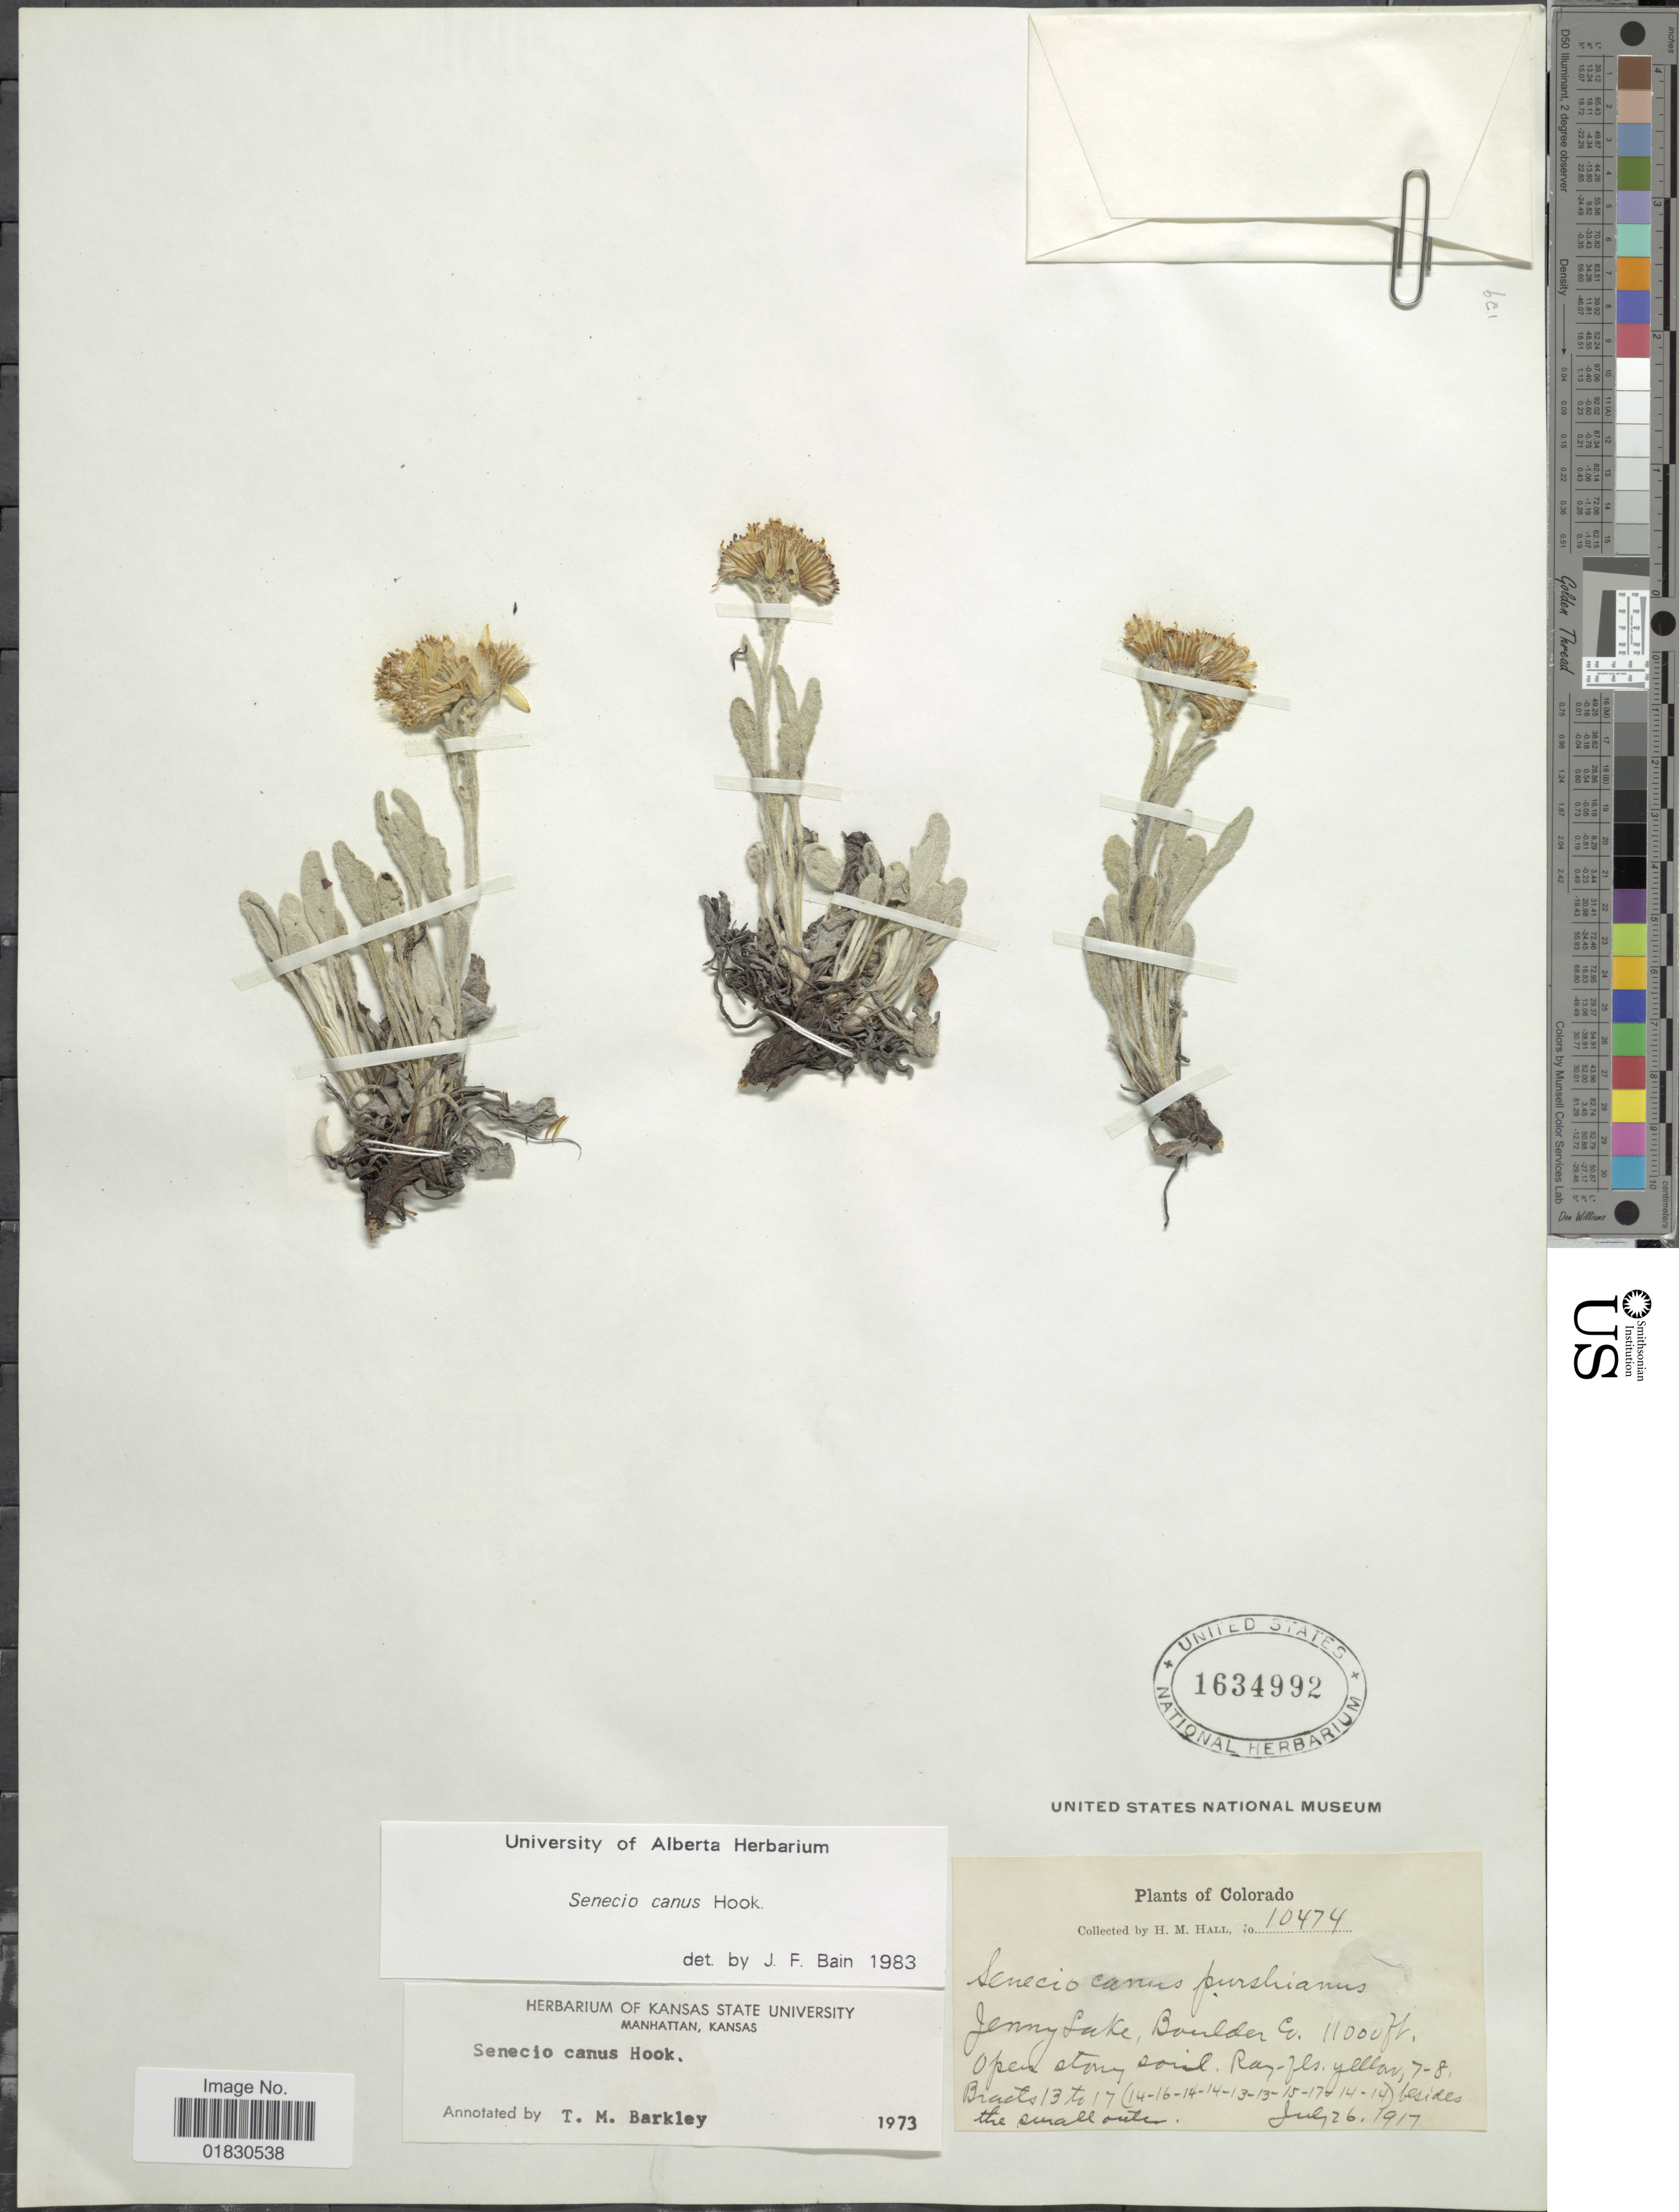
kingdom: Plantae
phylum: Tracheophyta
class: Magnoliopsida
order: Asterales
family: Asteraceae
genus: Packera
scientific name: Packera cana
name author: (Hook.) W.A. Weber & Á. Löve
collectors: H. M. Hall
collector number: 10474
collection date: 1917-07-26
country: United States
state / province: Colorado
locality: Jenny Lake, Boulder Co.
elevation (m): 3353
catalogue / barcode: US 1634992